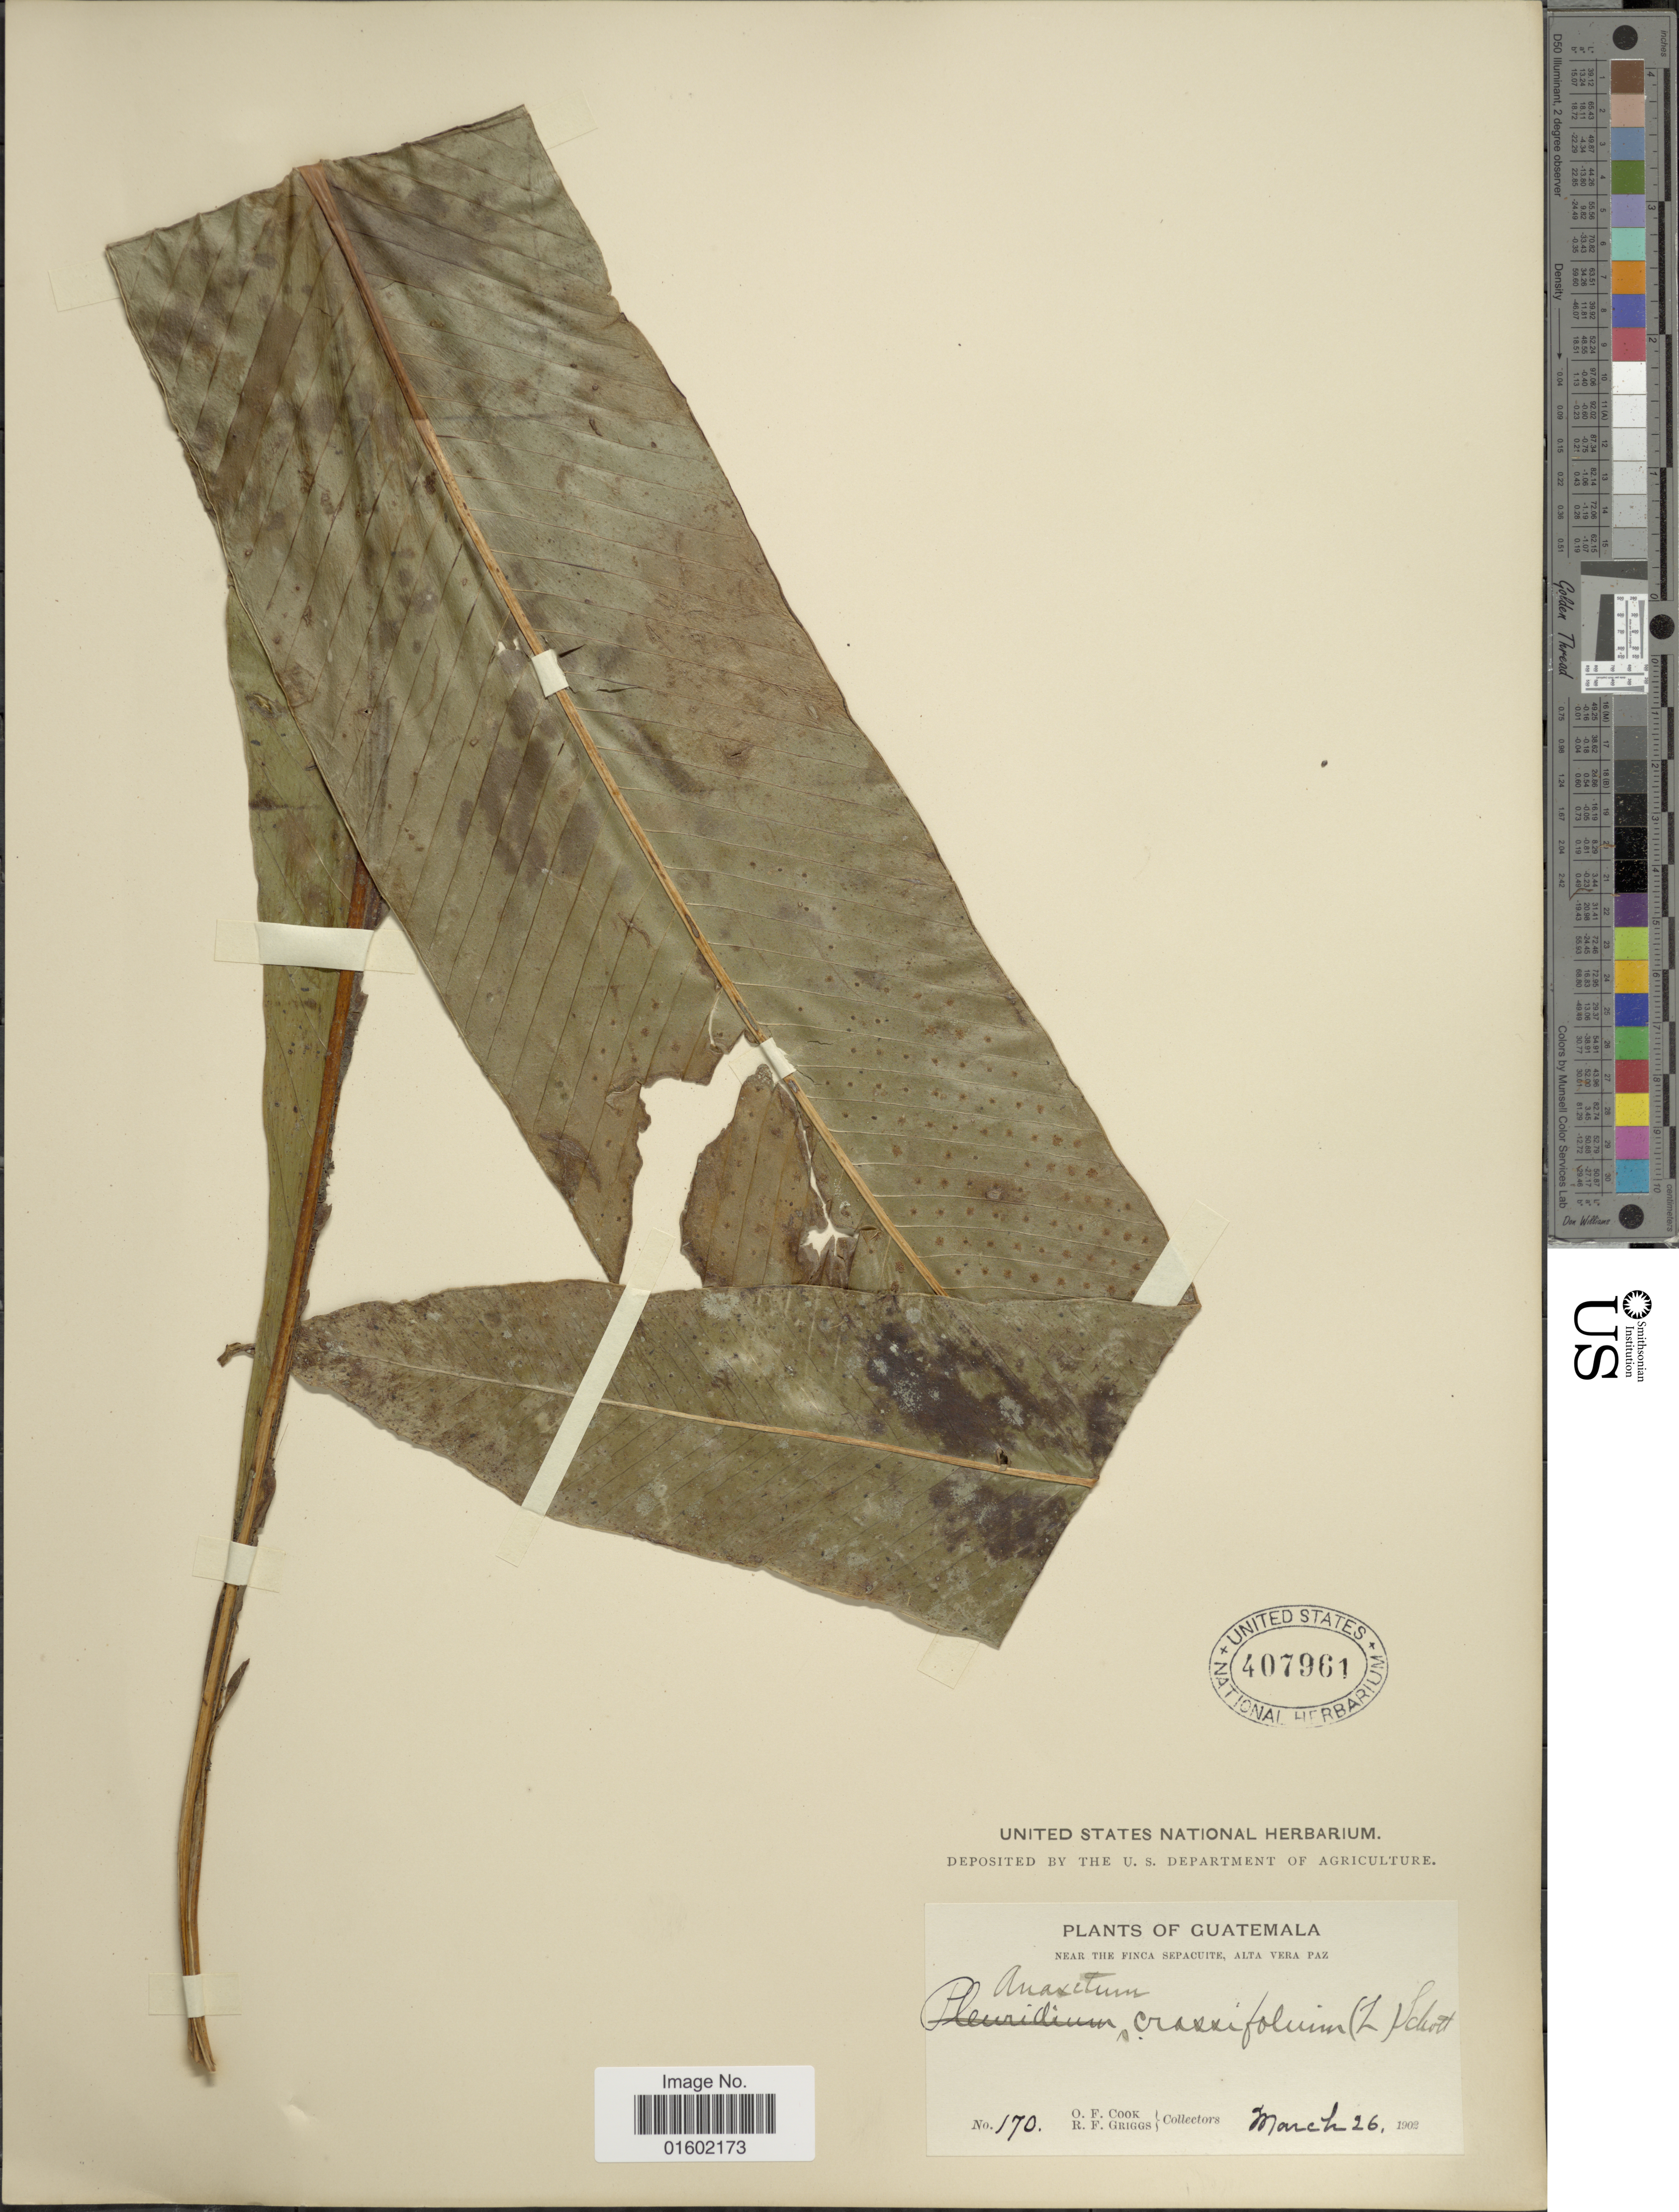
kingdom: Plantae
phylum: Tracheophyta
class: Polypodiopsida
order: Polypodiales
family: Polypodiaceae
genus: Niphidium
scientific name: Niphidium crassifolium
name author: (L.) Lellinger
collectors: O. F. Cook & R. F. Griggs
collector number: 170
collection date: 1902-03-26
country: Guatemala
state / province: Alta Verapaz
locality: Near the Finca Sepacuitie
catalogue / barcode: US 407961